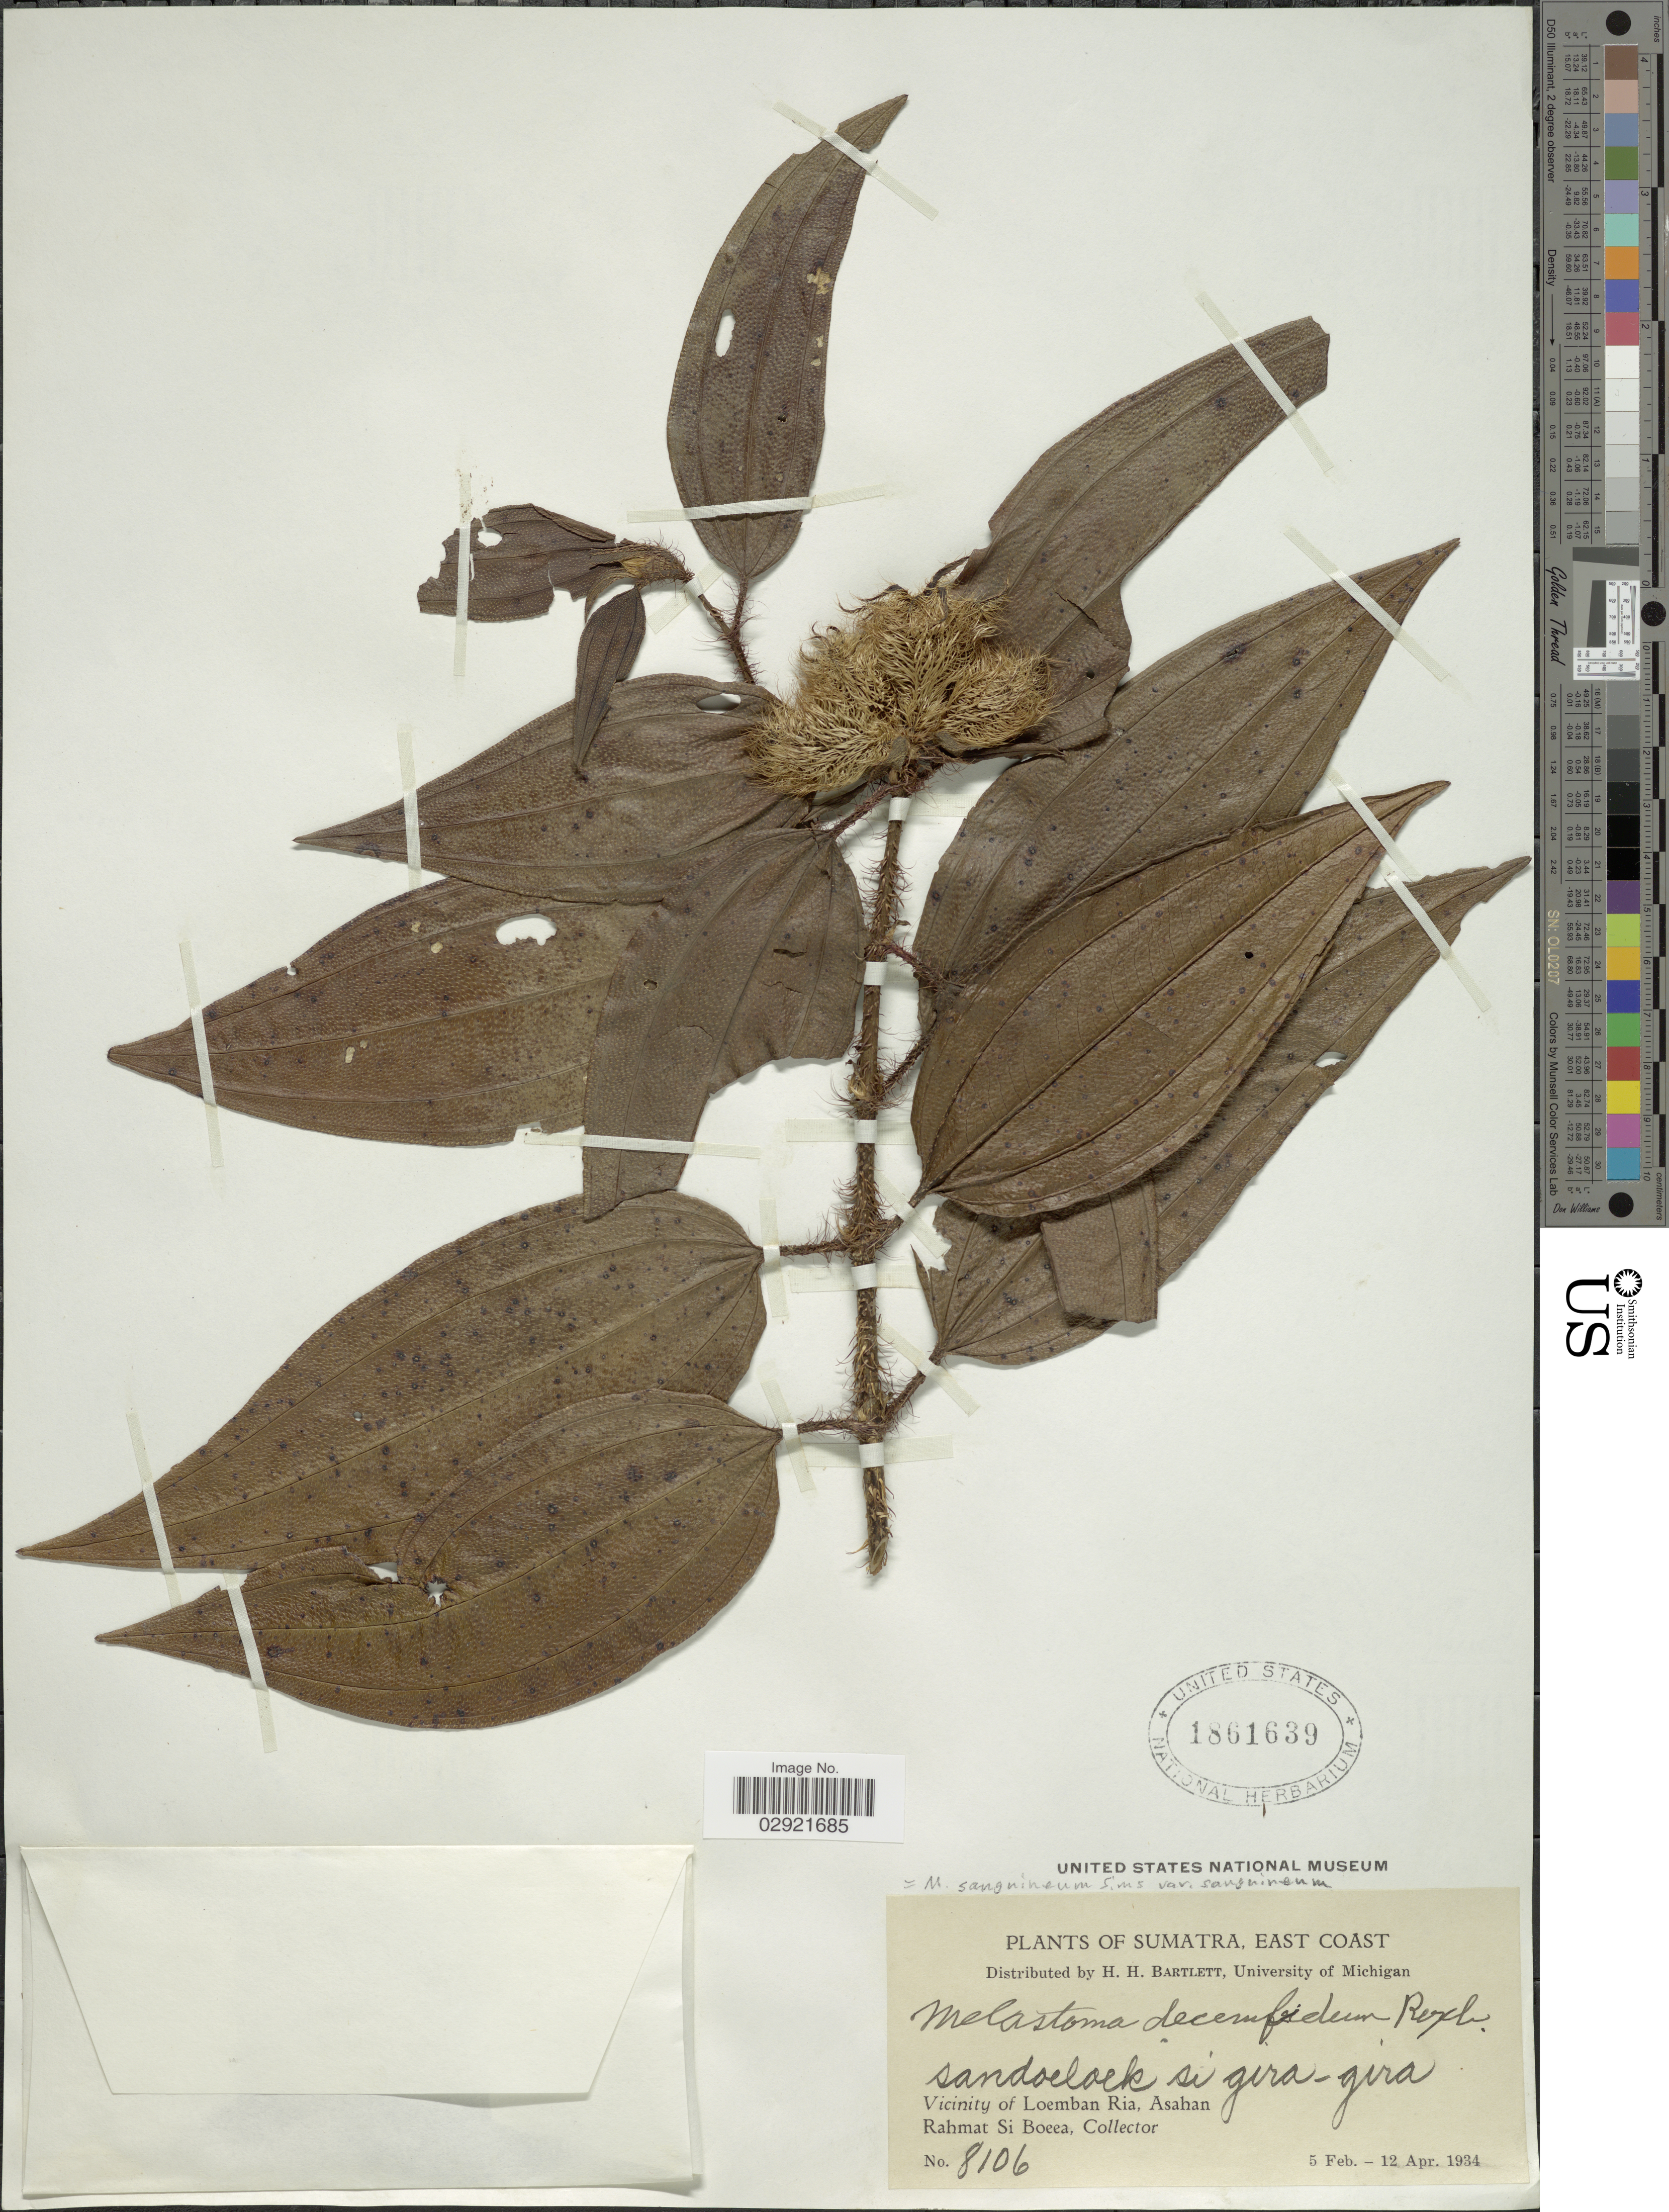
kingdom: Plantae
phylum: Tracheophyta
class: Magnoliopsida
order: Myrtales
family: Melastomataceae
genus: Melastoma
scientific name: Melastoma sanguineum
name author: Sims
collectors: Rahmat Si Boeea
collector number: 8106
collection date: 1934-02-05/1934-04-12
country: Indonesia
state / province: Sumatra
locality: East Coast. Vicinity of Loemban Ria, Asahan.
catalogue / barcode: US 1861639